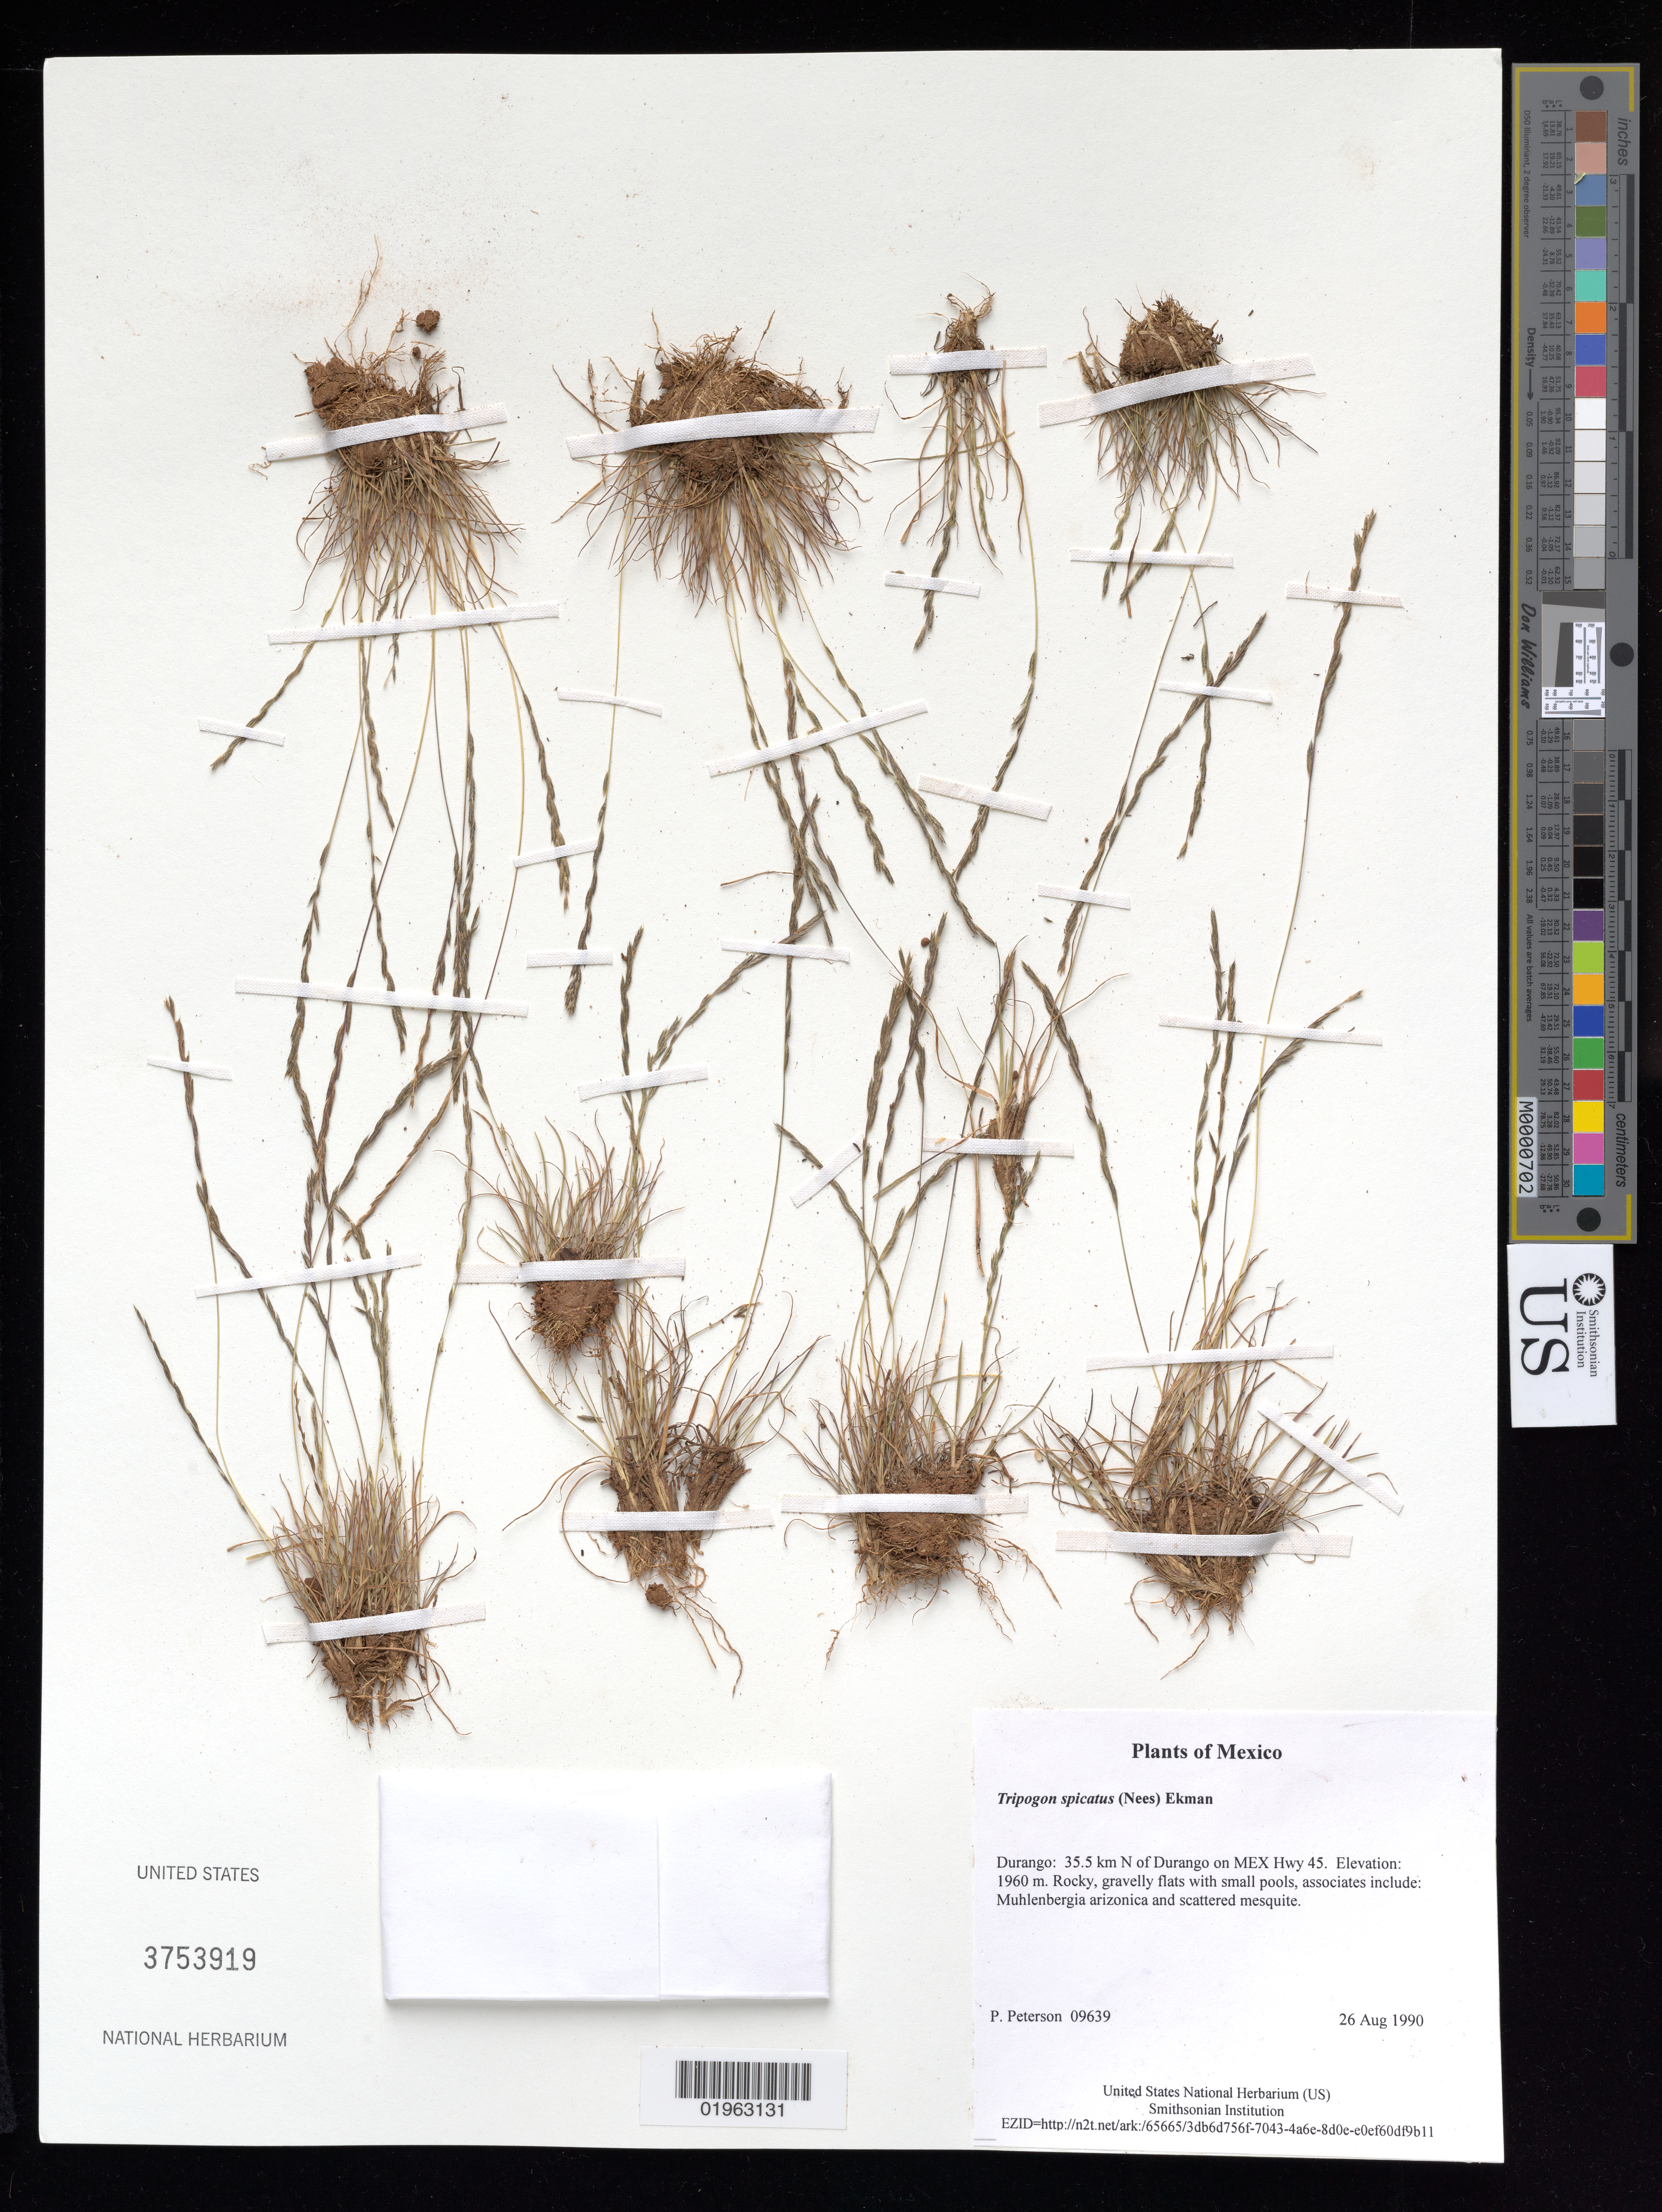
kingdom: Plantae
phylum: Tracheophyta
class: Liliopsida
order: Poales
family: Poaceae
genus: Tripogonella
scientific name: Tripogonella spicata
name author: (Nees) P.M. Peterson & Romasch.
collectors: P. M. Peterson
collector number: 09639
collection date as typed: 26 Aug 1990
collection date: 1990-08-26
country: Mexico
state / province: Durango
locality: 35.5 km N of Durango on MEX Hwy 45.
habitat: Rocky, gravelly flats with small pools, associates include: Muhlenbergia arizonica and scattered mesquite.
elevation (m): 1960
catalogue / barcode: US 3753919